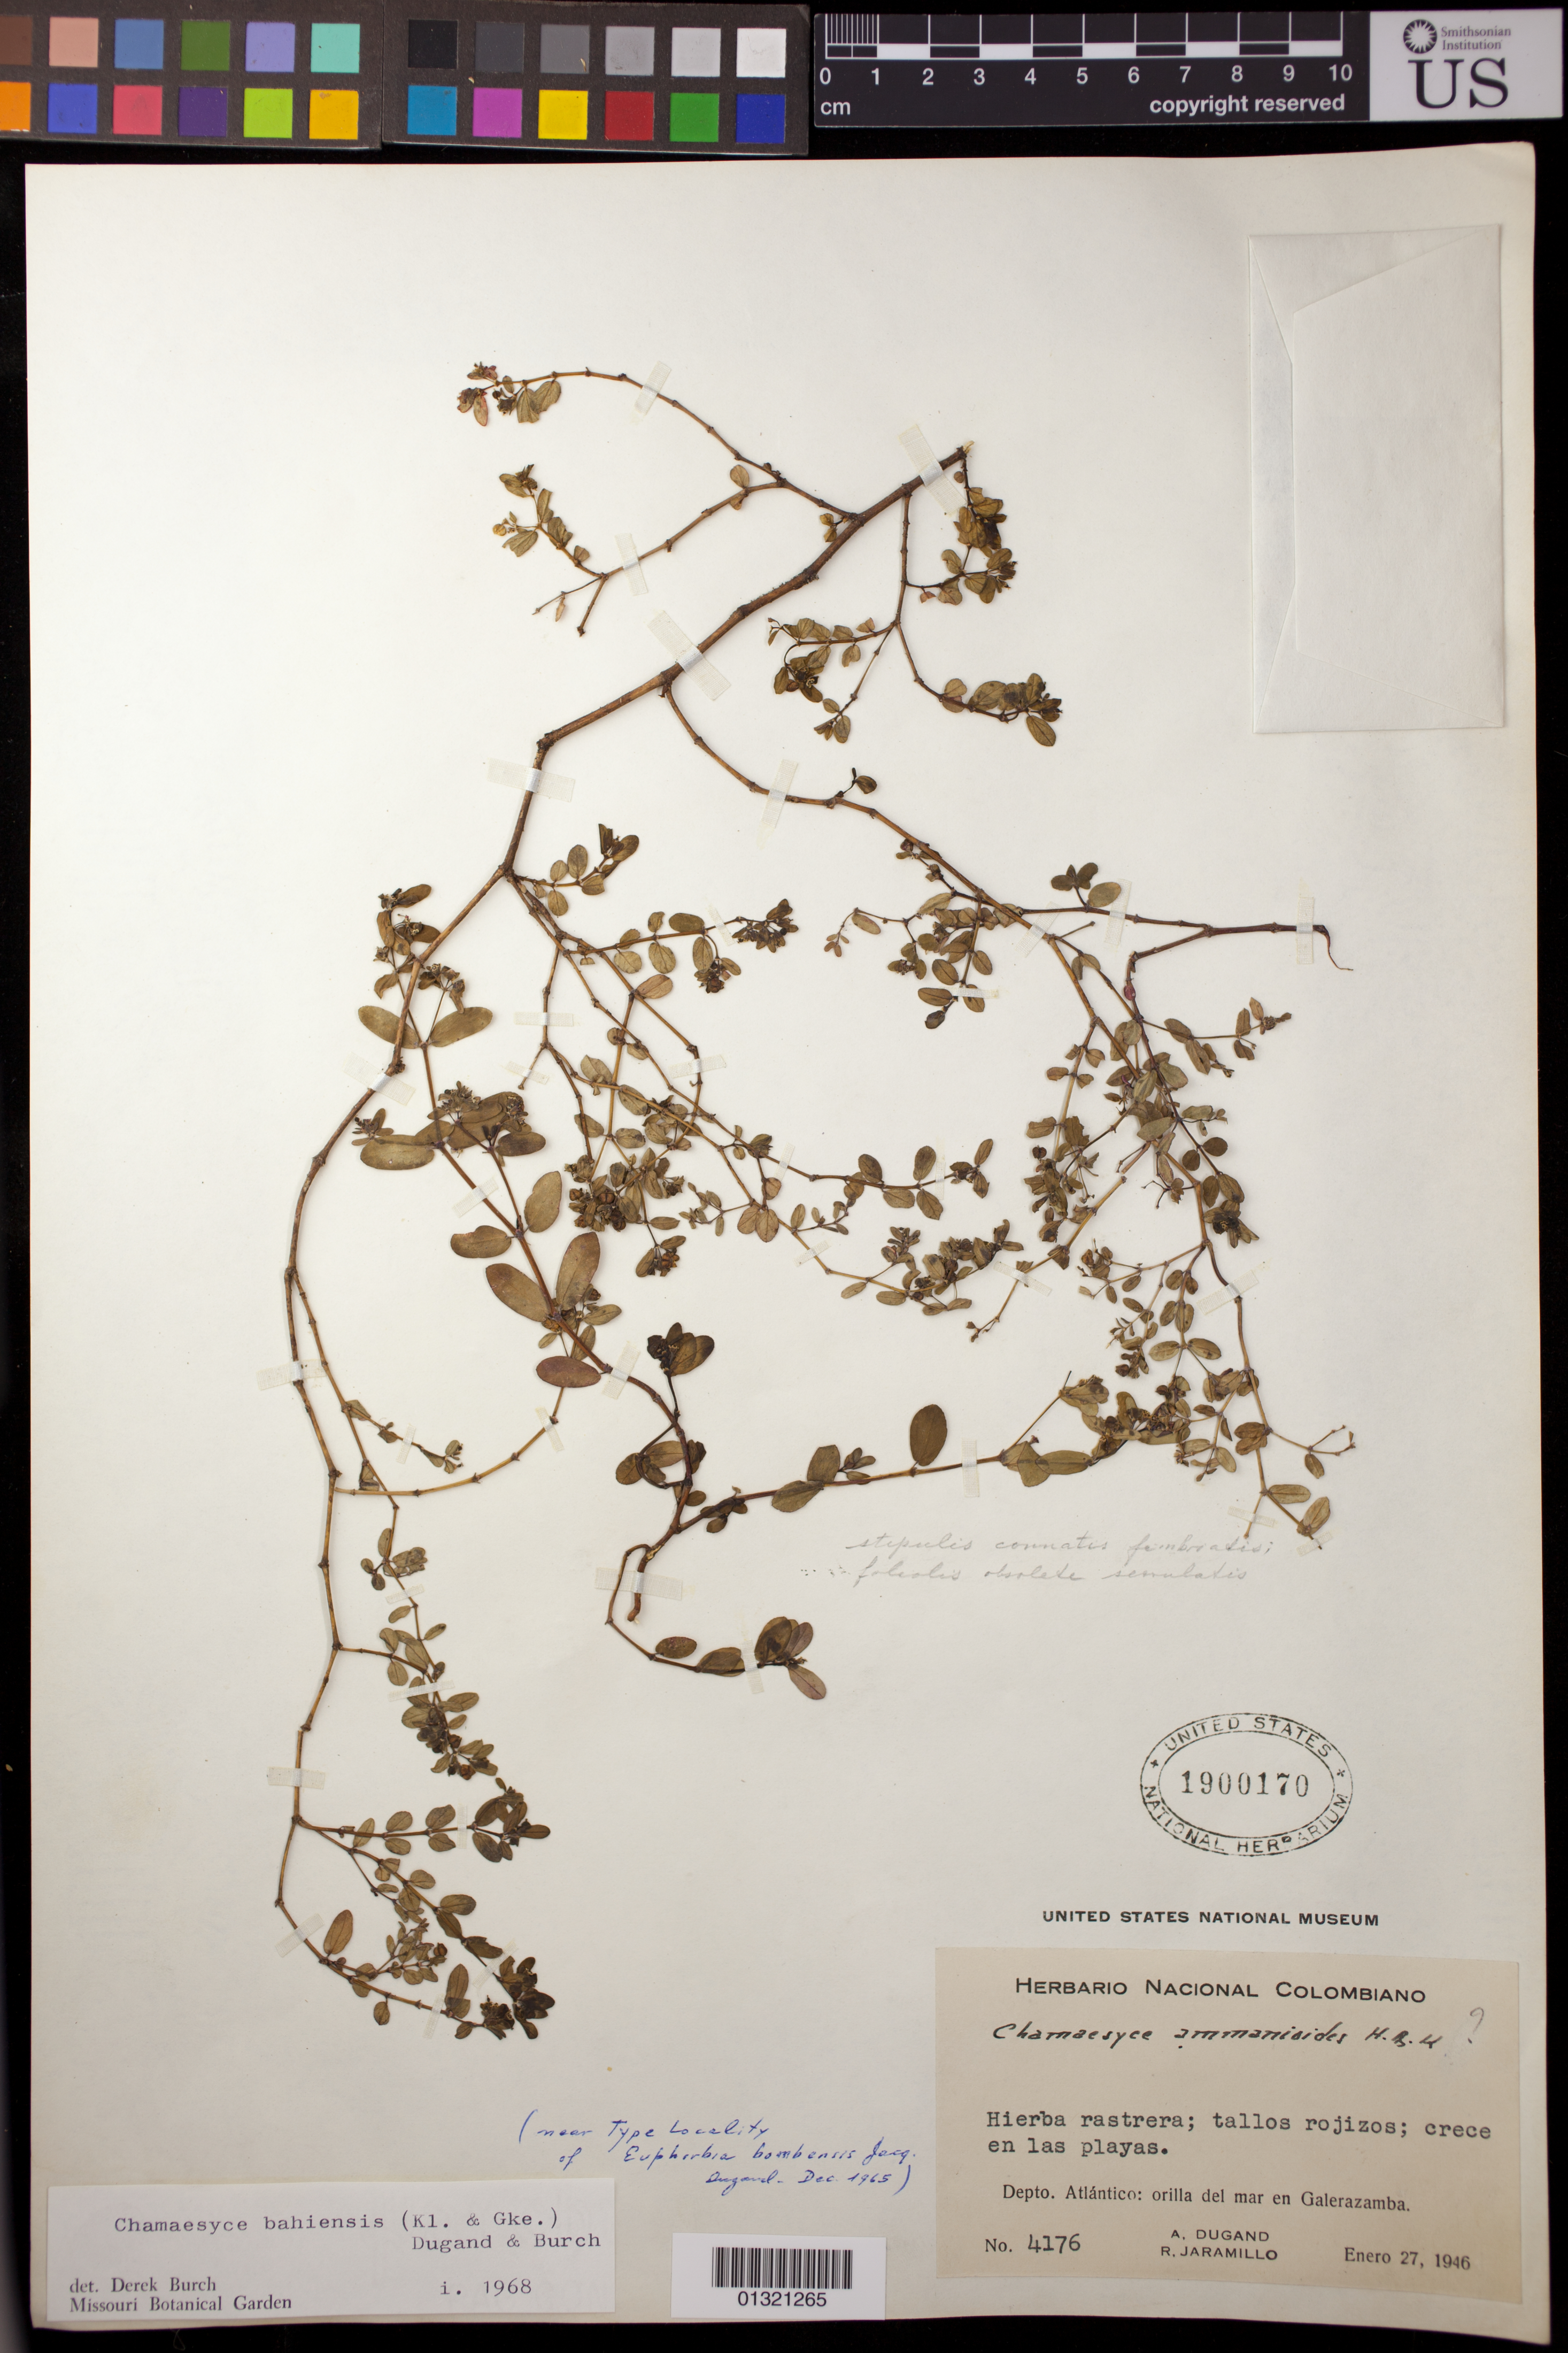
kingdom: Plantae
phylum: Tracheophyta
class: Magnoliopsida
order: Malpighiales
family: Euphorbiaceae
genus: Euphorbia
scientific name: Euphorbia bahiensis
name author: (Klotzsch & Garcke) Boiss.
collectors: A. Dugand G. & R. Jaramillo M.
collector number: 4176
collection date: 1946-01-27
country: Colombia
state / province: Atlántico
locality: Orilla del mar en Galerazamba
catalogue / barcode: US 1900170